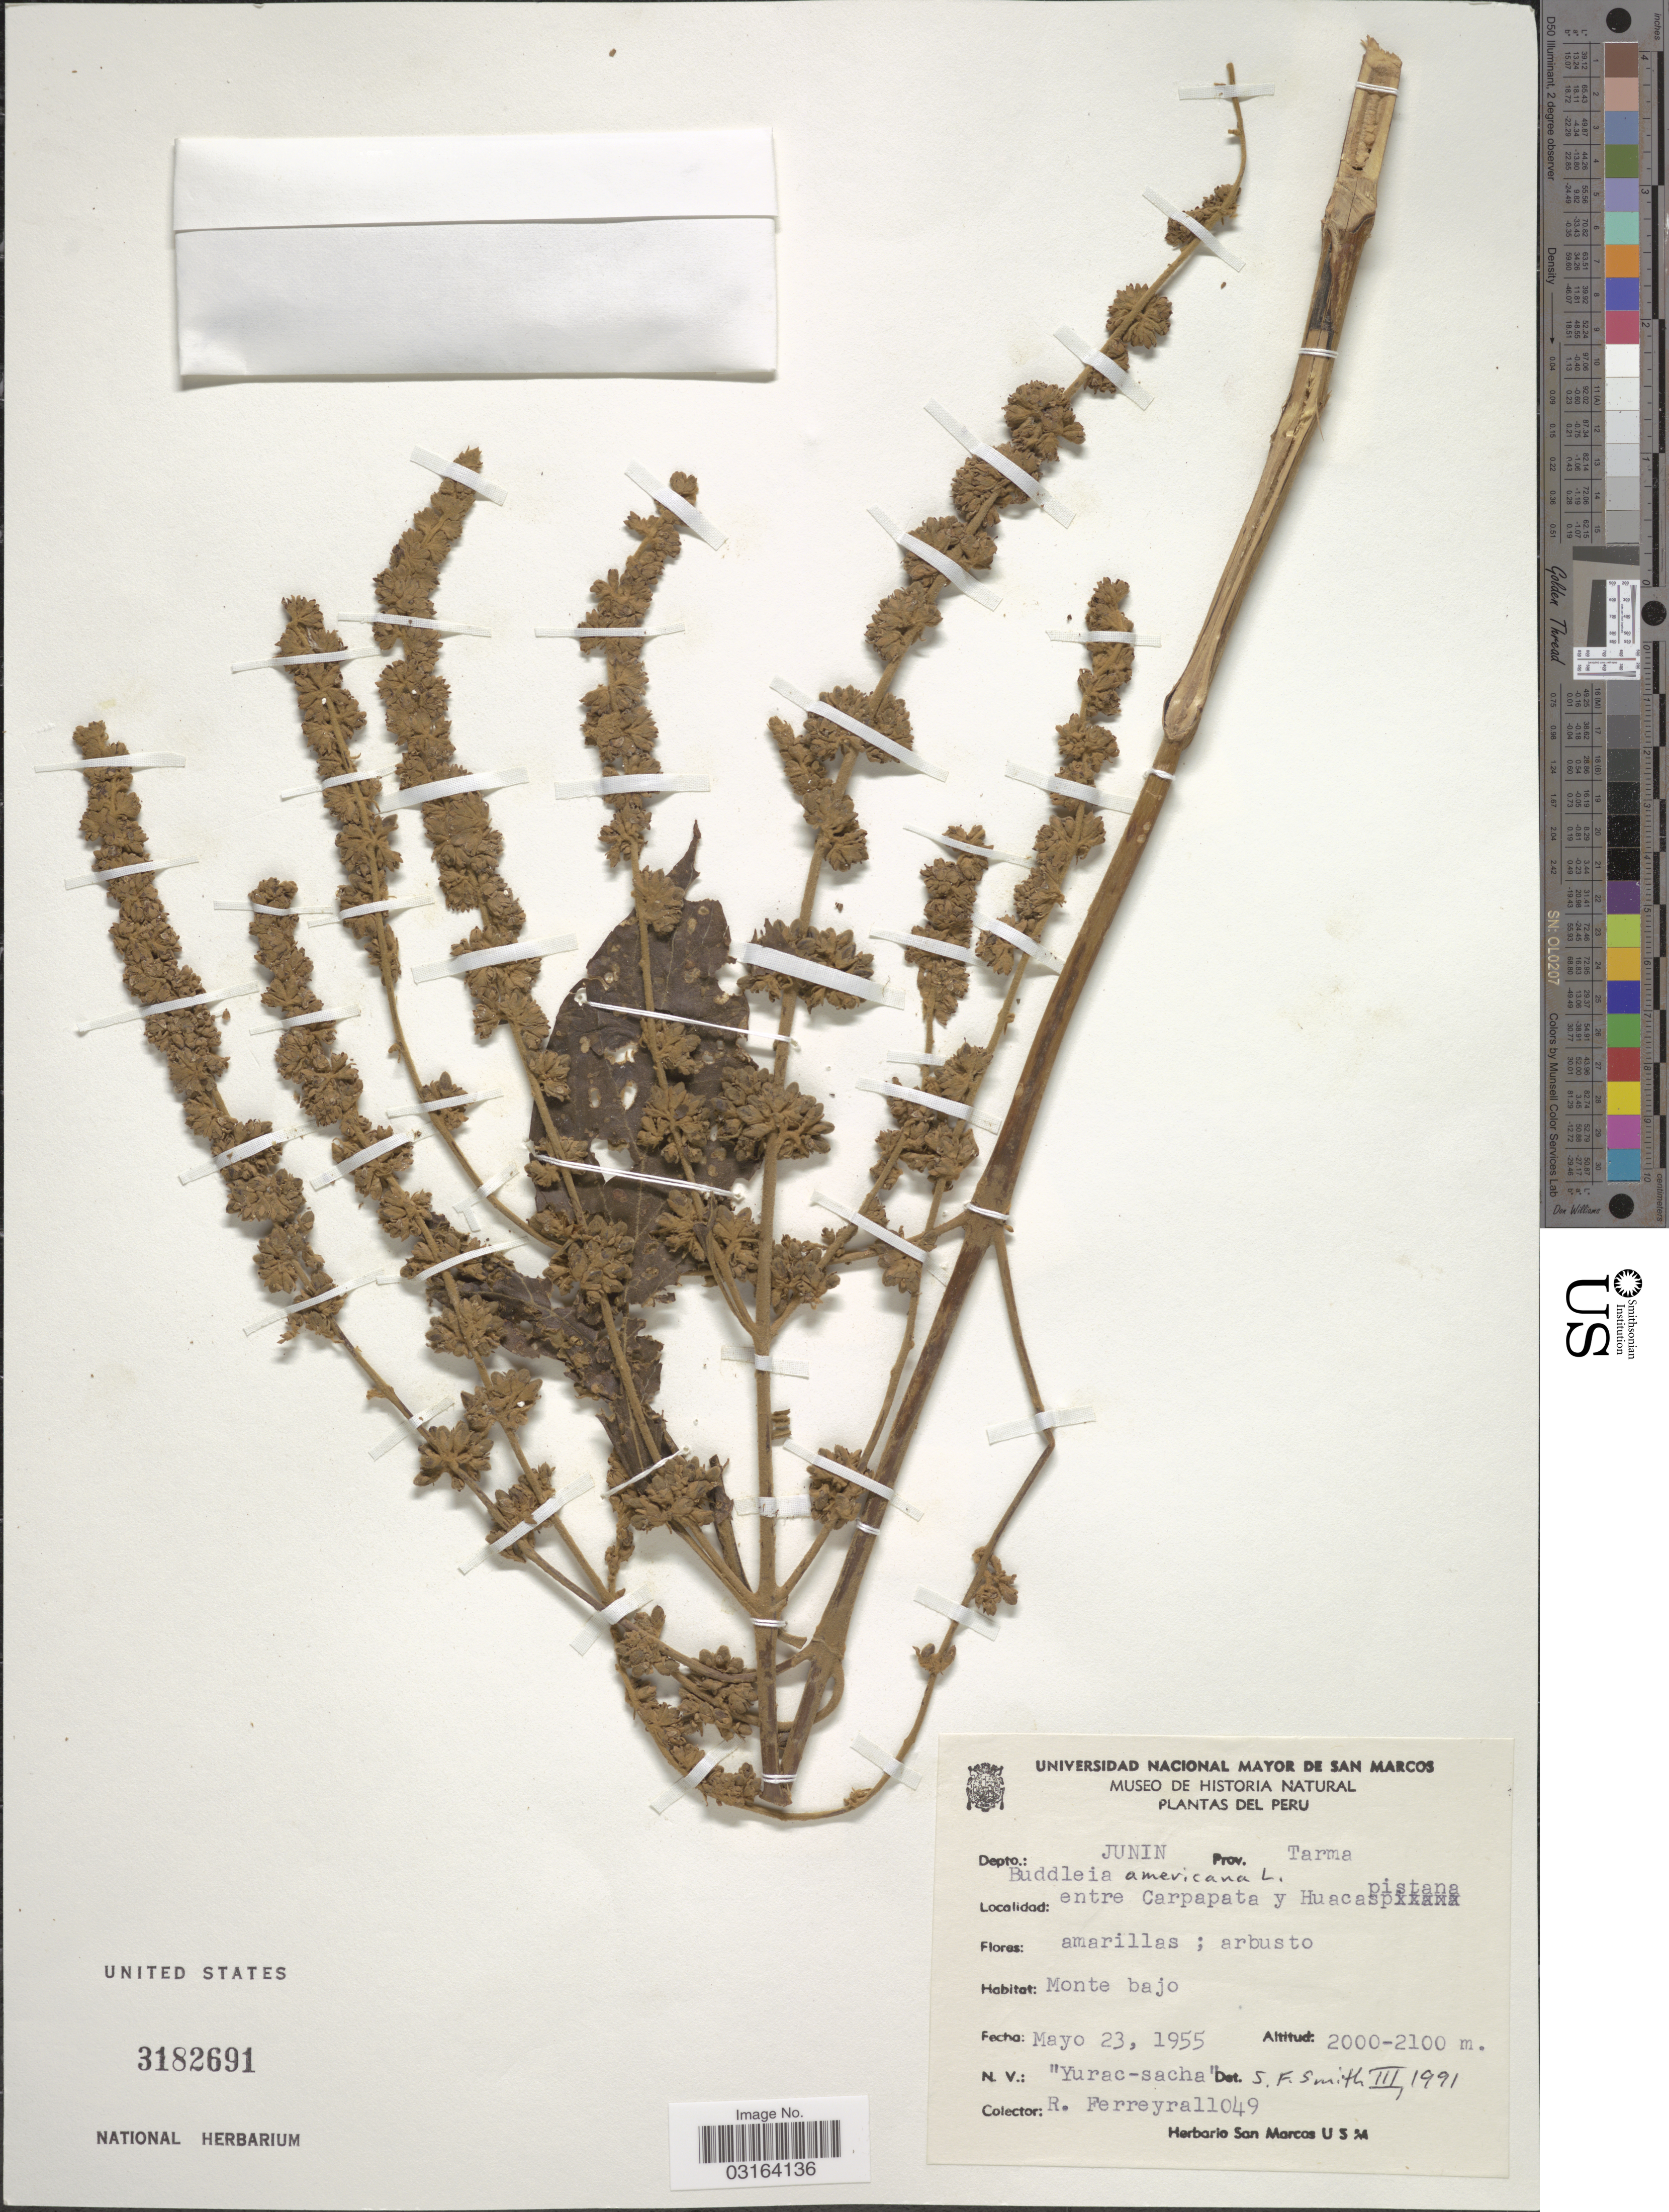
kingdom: Plantae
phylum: Tracheophyta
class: Magnoliopsida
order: Lamiales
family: Scrophulariaceae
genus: Buddleja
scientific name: Buddleja americana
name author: L.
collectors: R. A. Ferreyra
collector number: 11049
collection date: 1955-05-23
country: Peru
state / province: Junín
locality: Depto.: Junin, Prov. Tarma, entre Carpapata y Huacapistana.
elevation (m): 2000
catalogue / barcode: US 3182691